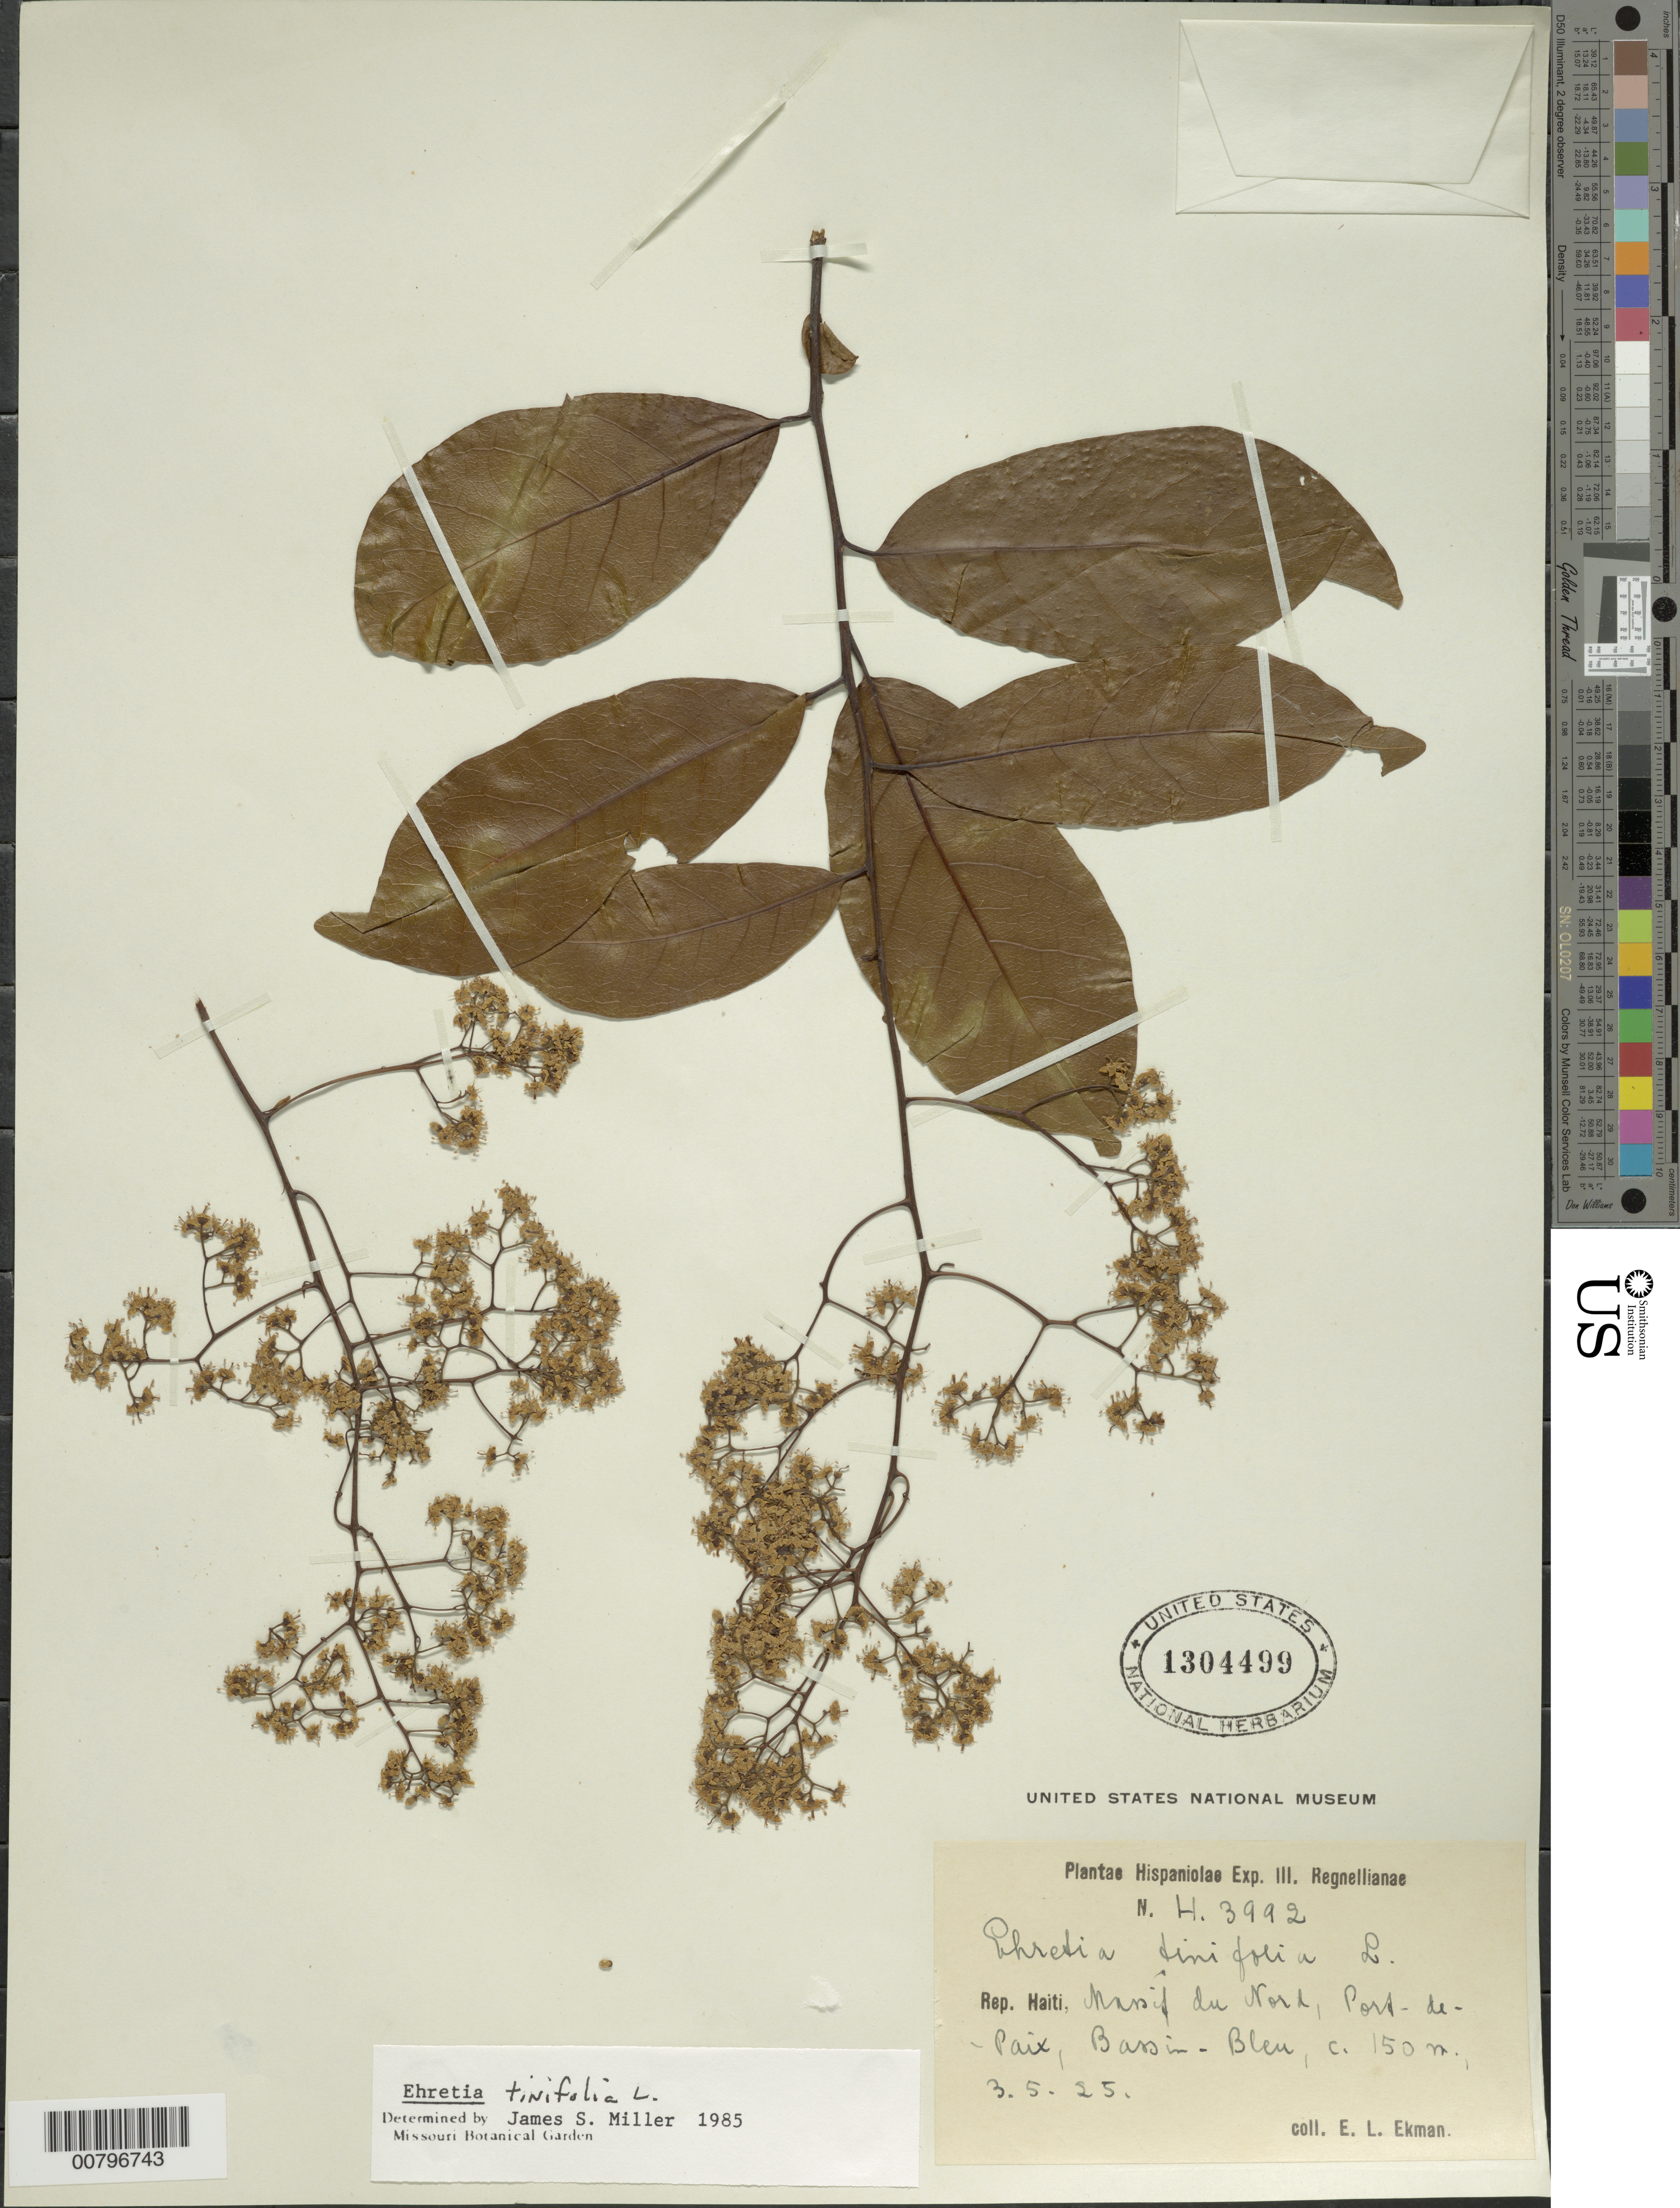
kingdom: Plantae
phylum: Tracheophyta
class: Magnoliopsida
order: Boraginales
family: Ehretiaceae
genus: Ehretia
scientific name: Ehretia tinifolia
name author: L.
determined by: Miller, James S., (MO), Missouri Botanical Garden (UNITED STATES)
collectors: E. L. Ekman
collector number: H 3992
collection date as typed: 03 May 1925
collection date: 1925-05-03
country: Haiti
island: Hispaniola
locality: Bassin Bleu, Port -de-Paix, Massif du Nord.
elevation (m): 150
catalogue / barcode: US 1304499